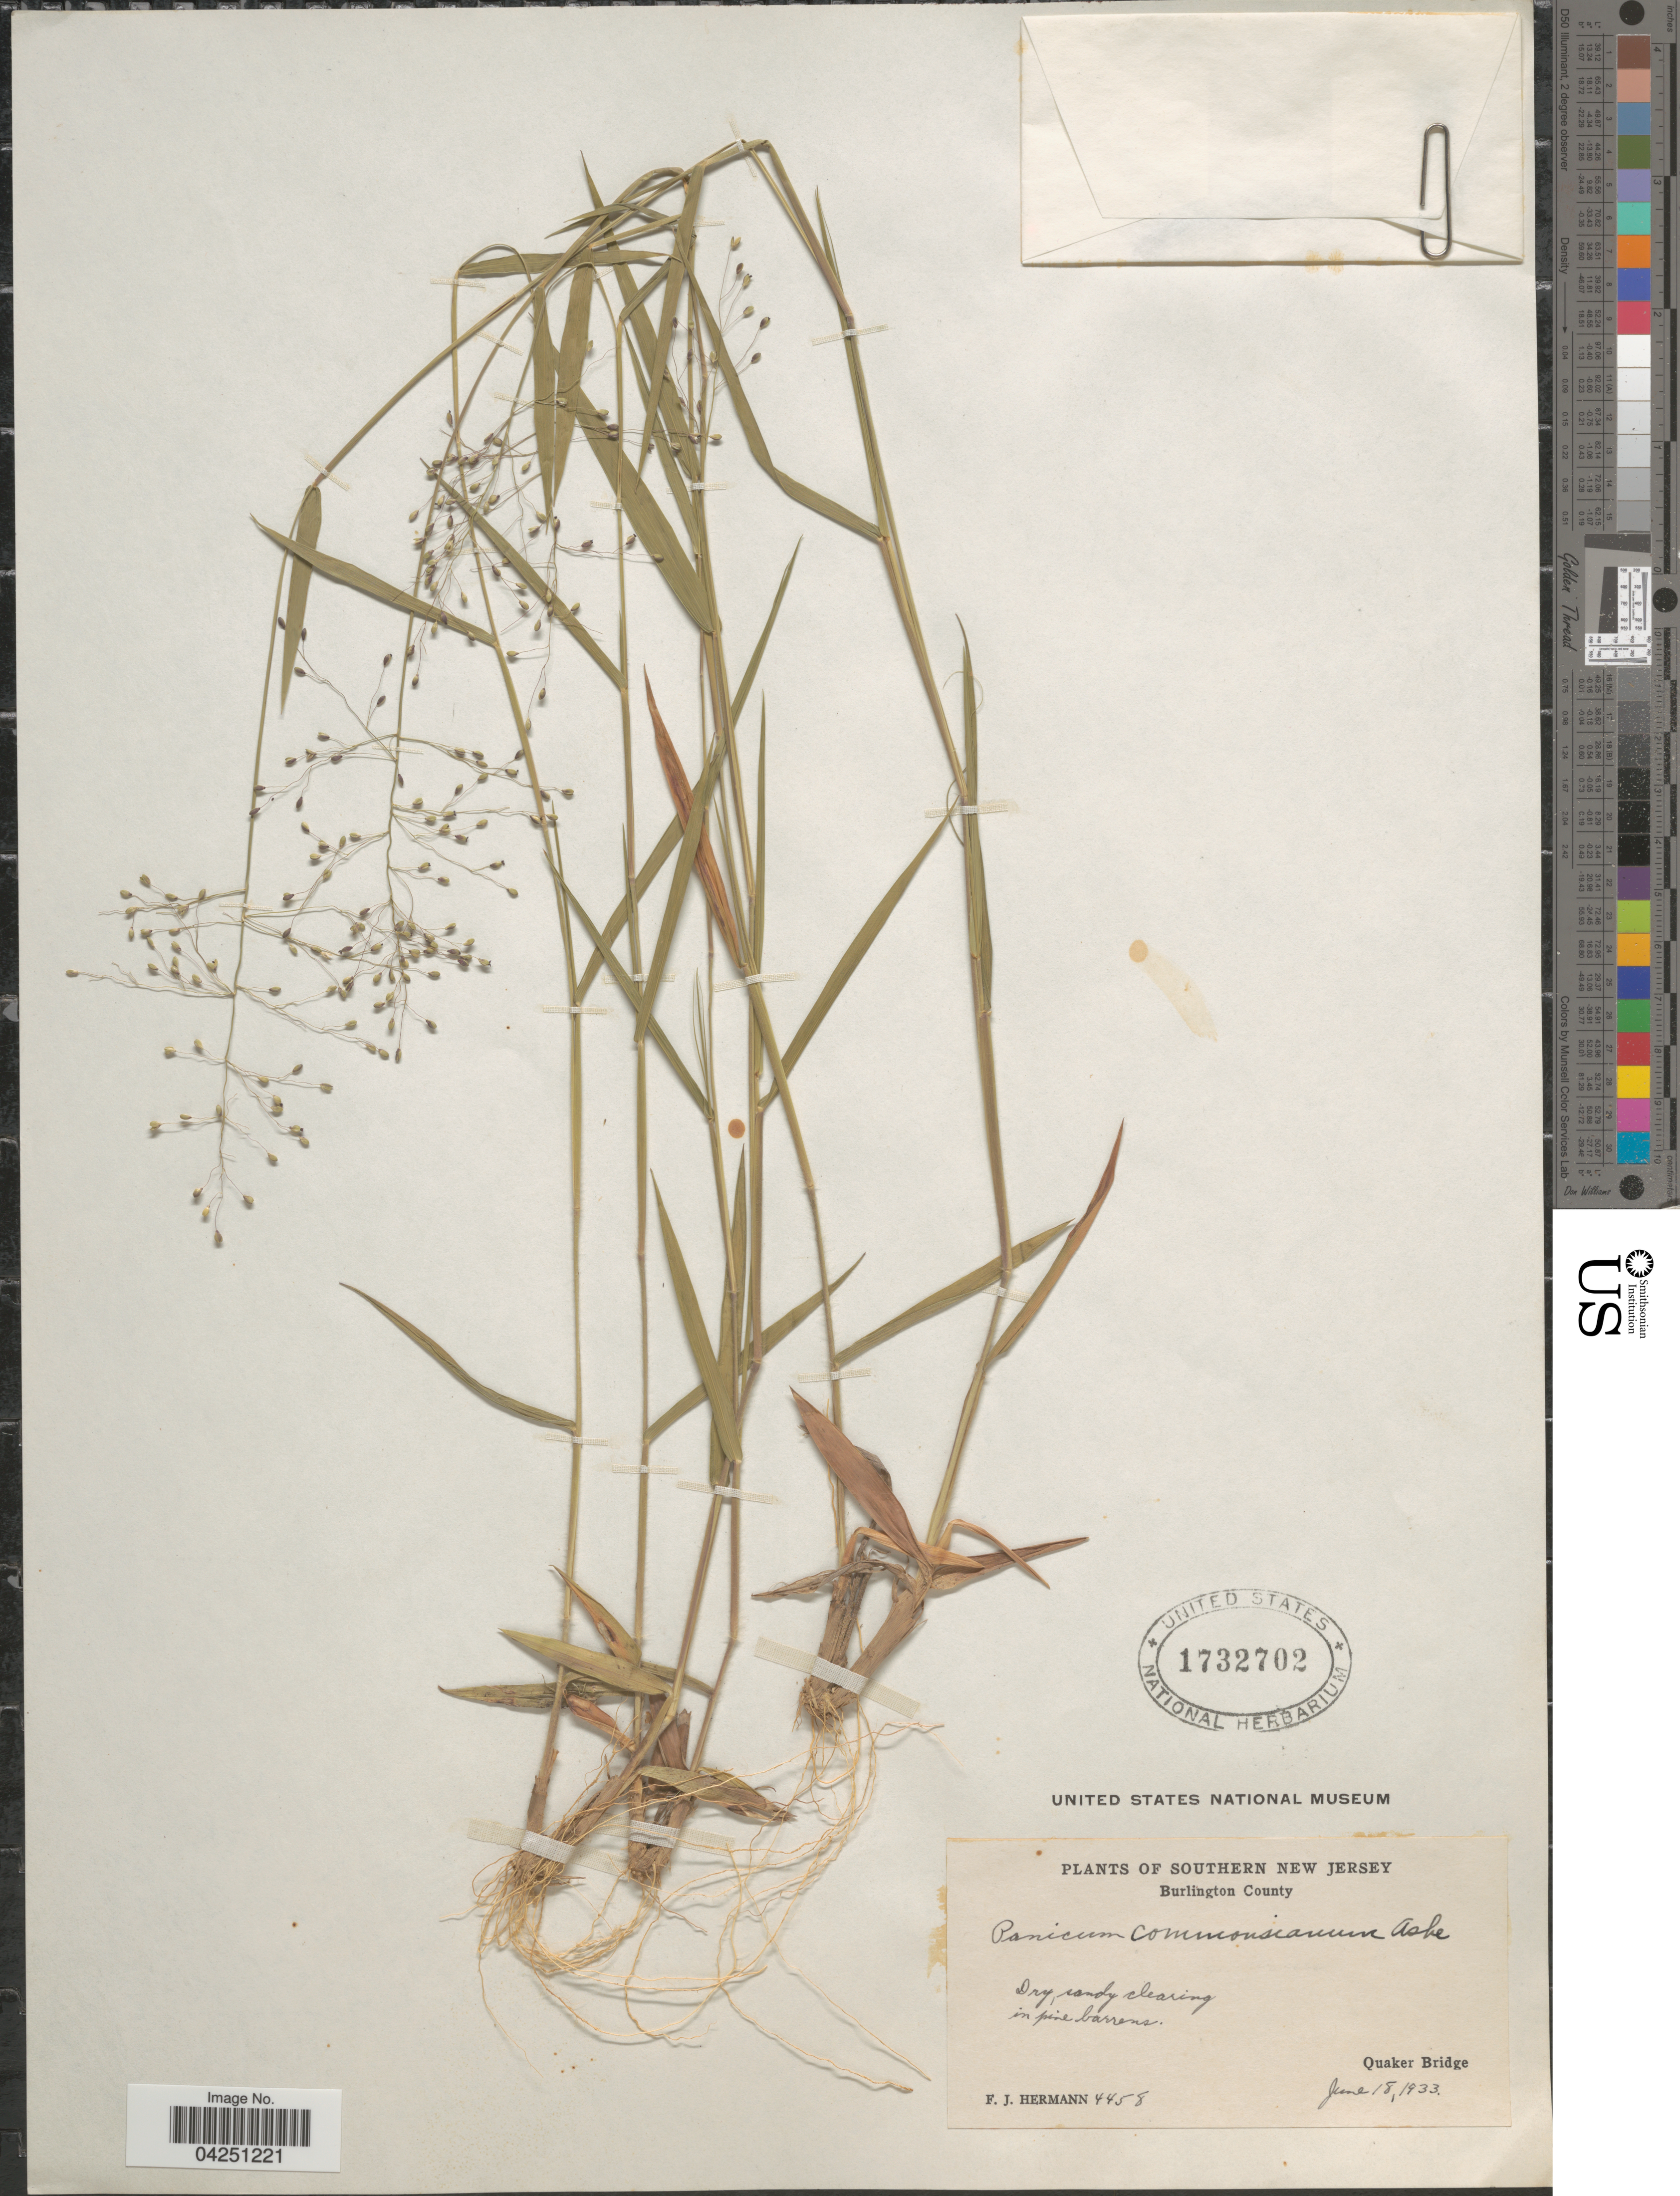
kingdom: Plantae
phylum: Tracheophyta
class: Liliopsida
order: Poales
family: Poaceae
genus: Dichanthelium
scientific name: Dichanthelium acuminatum var. acuminatum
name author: (Sw.) Gould & C.A. Clark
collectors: F. J. Hermann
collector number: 4458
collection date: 1933-06-18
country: United States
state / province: New Jersey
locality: Southern New Jersey. Burlington County. Quaker Bridge.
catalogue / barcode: US 1732702